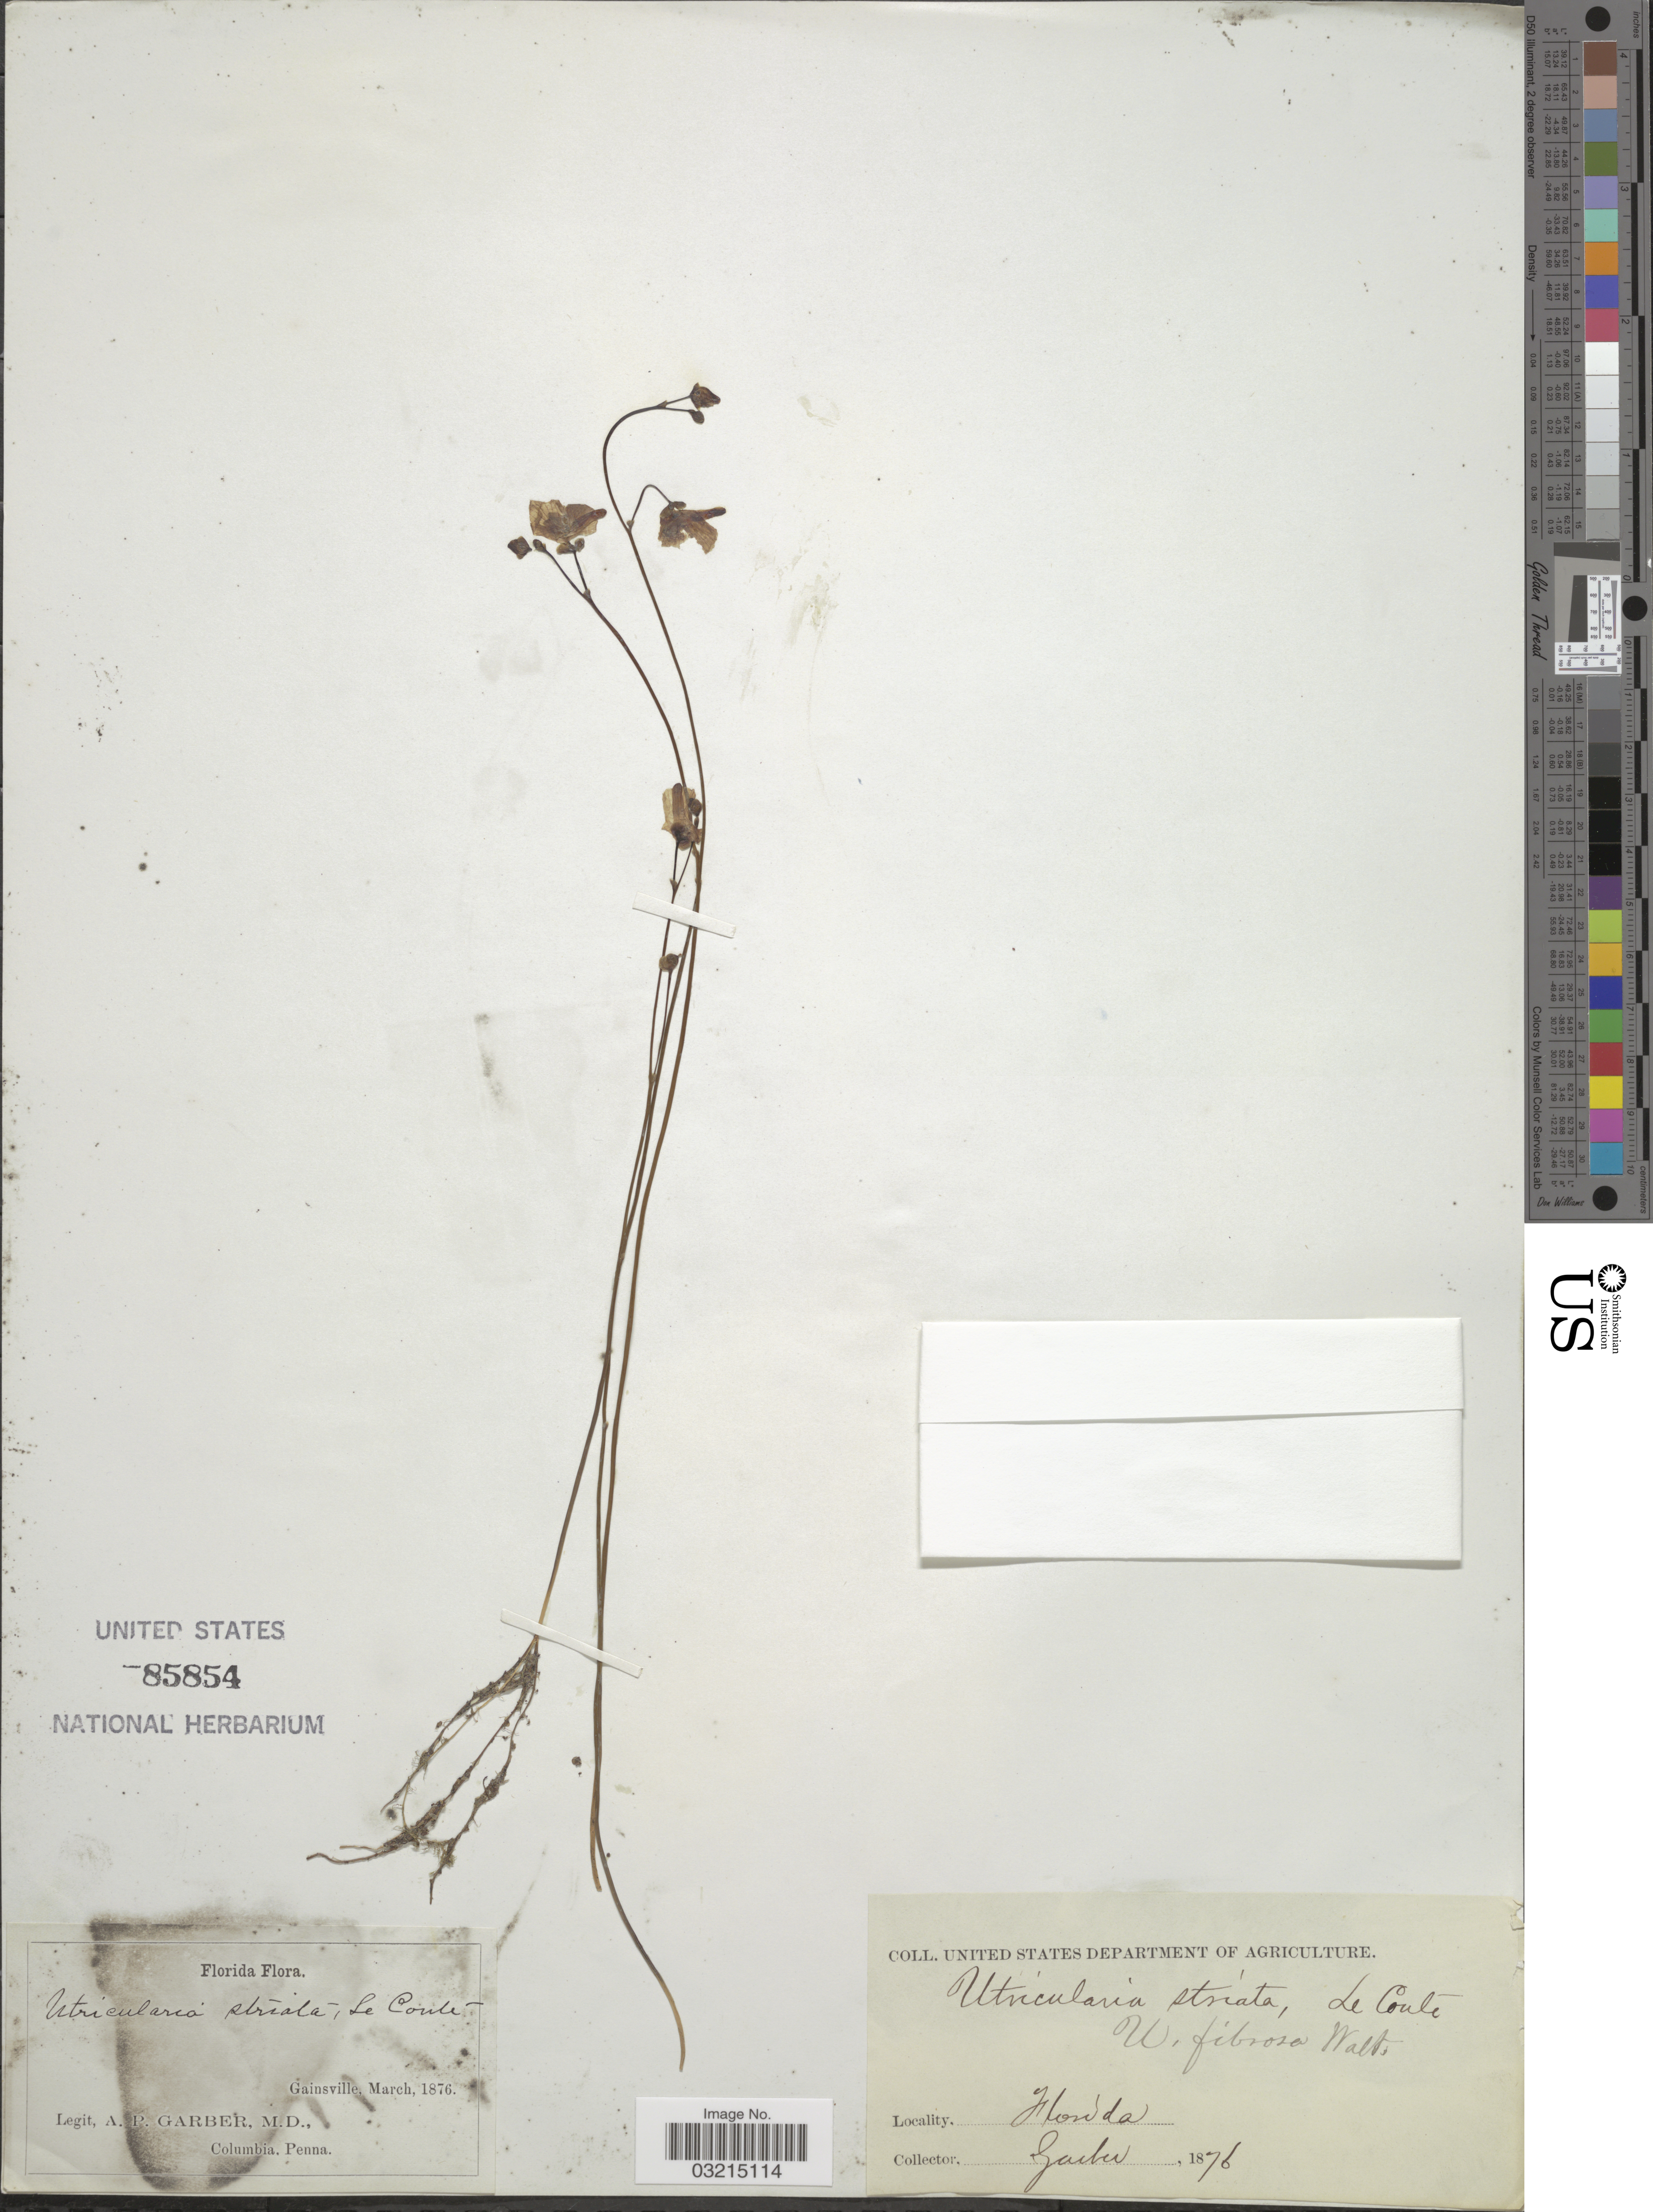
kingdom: Plantae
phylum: Tracheophyta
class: Magnoliopsida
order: Lamiales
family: Lentibulariaceae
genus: Utricularia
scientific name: Utricularia gibba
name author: L.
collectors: A. P. Garber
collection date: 1876-03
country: United States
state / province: Florida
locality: Gainsville.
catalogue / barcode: US 85854